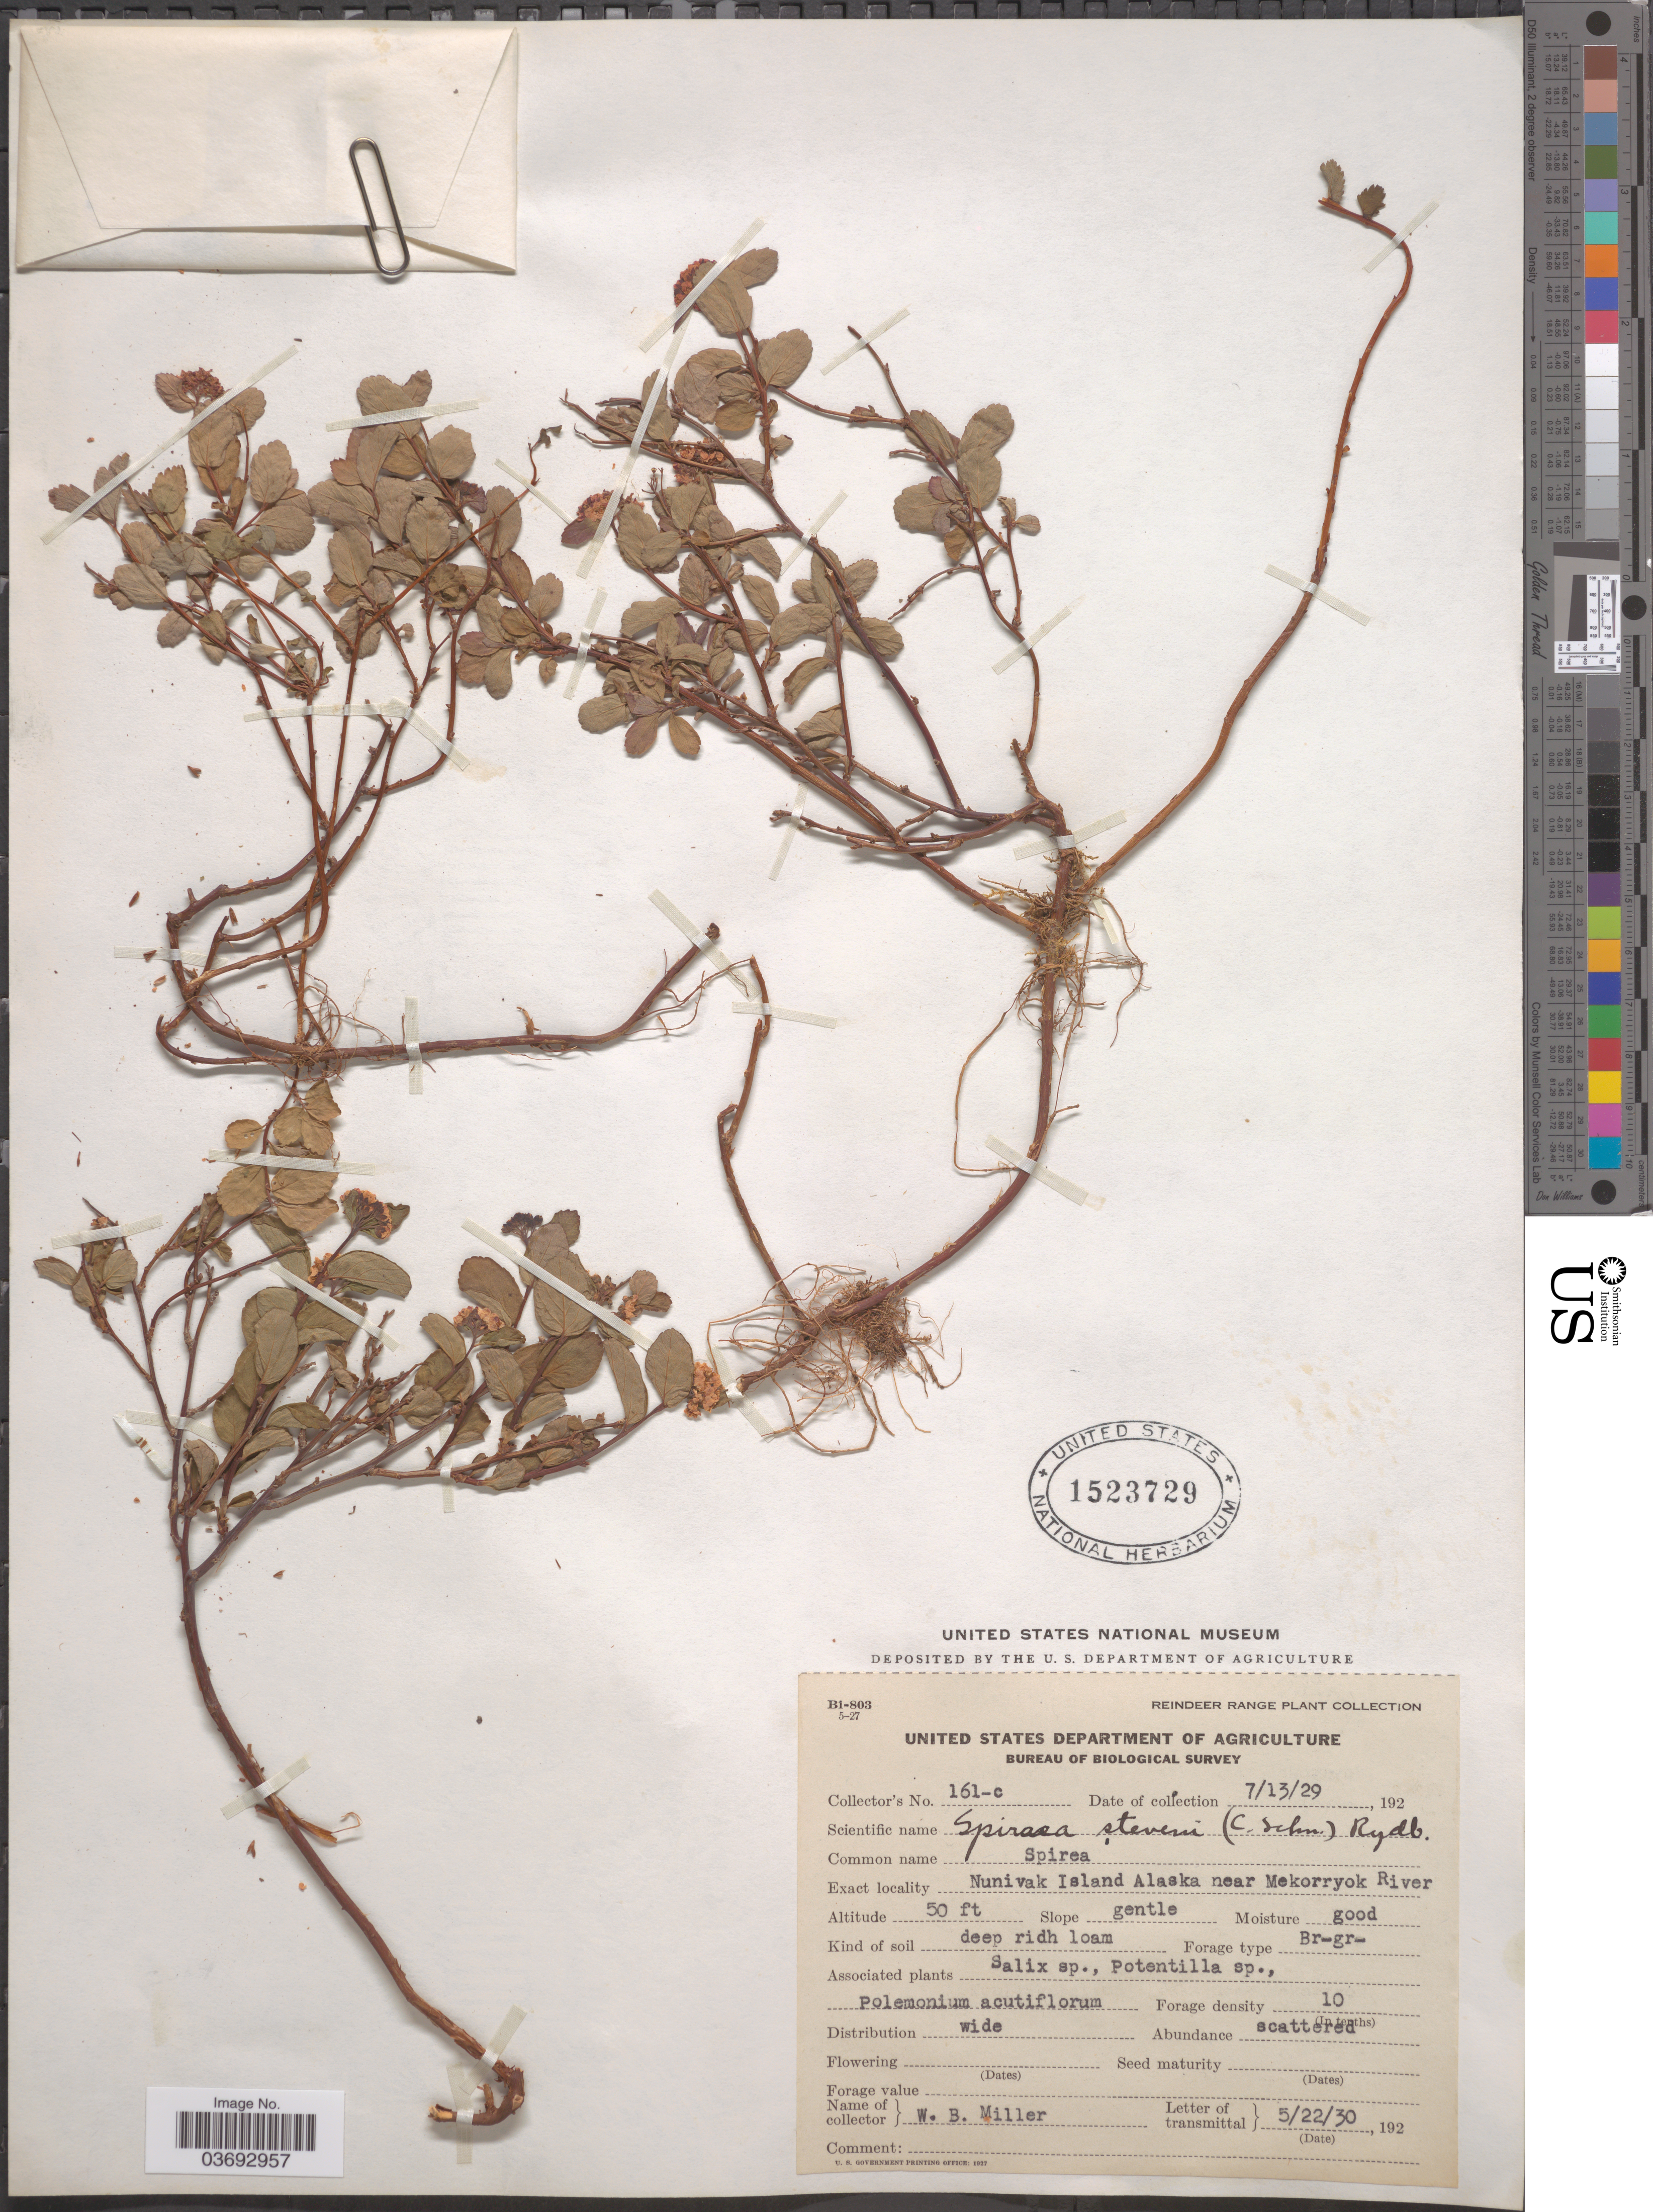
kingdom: Plantae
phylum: Tracheophyta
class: Magnoliopsida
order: Rosales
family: Rosaceae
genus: Spiraea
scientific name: Spiraea stevenii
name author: (C.K. Schneid.) Rydb.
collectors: W. Miller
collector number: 161-c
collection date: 1929-07-13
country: United States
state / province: Alaska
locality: Nunivak Island Alaska near Mekorryok River.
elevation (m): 15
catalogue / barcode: US 1523729